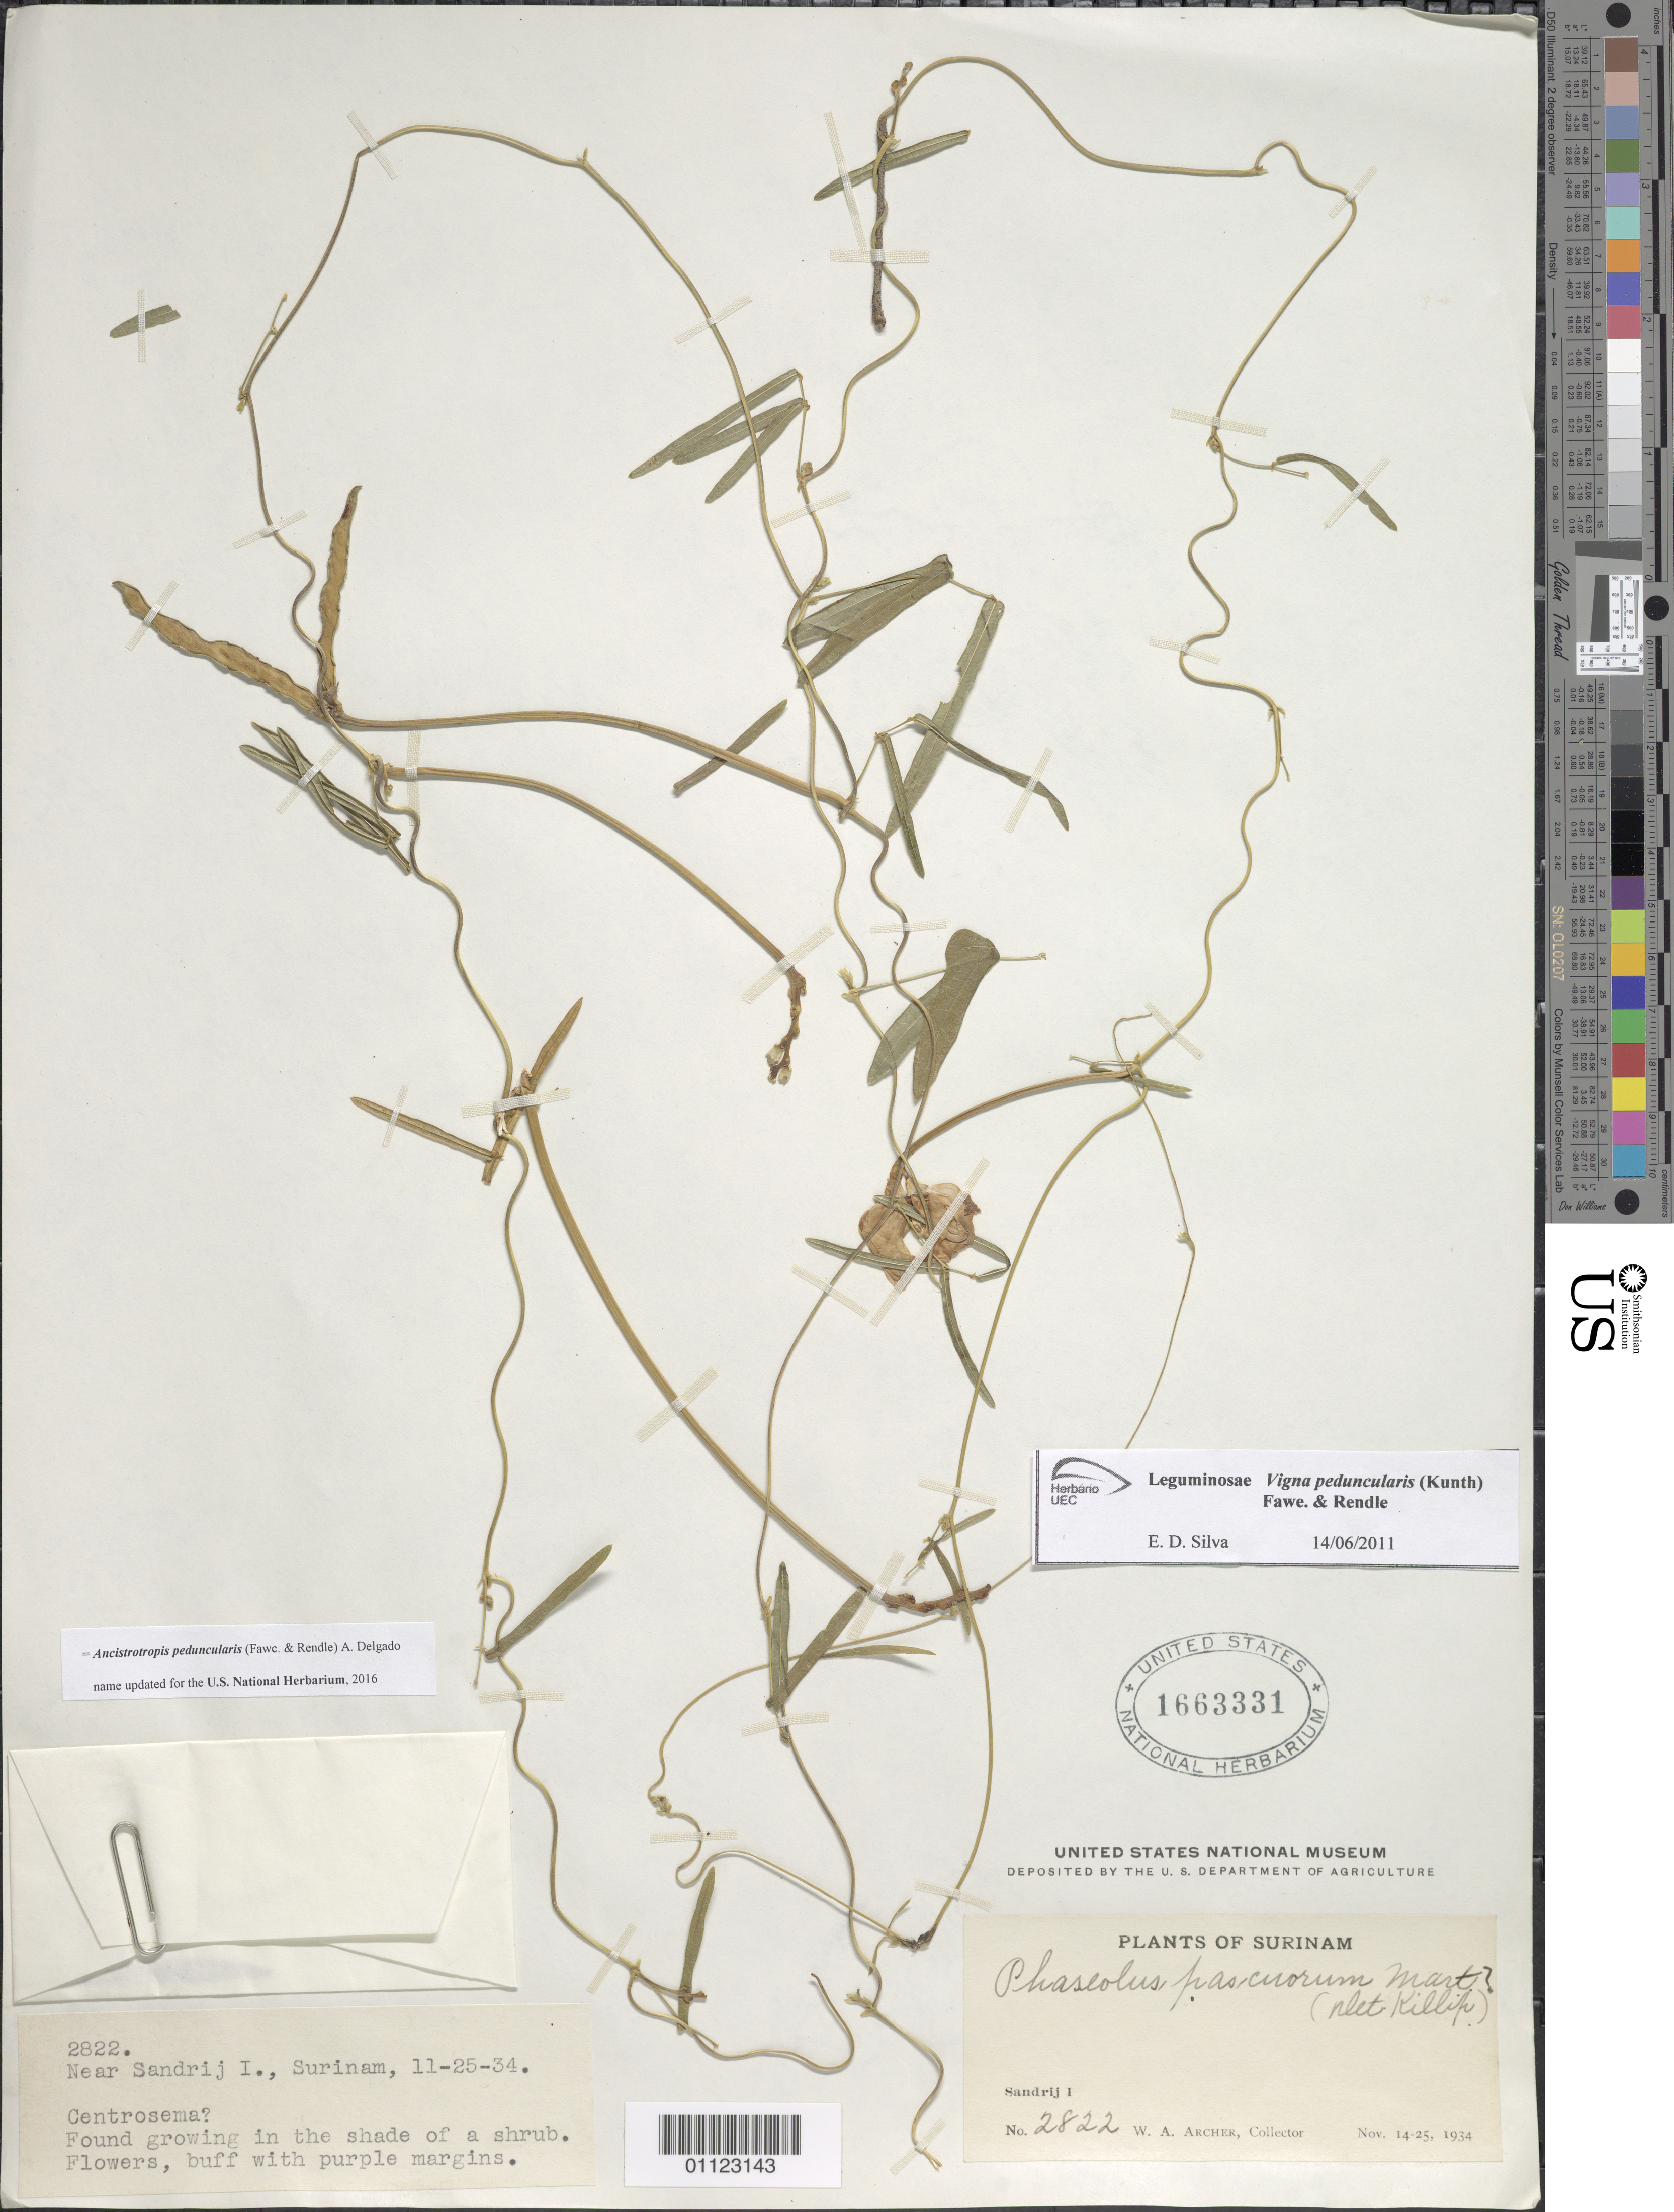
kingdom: Plantae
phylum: Tracheophyta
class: Magnoliopsida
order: Fabales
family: Fabaceae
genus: Ancistrotropis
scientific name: Ancistrotropis peduncularis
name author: (Fawc. & Rendle) A. Delgado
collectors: W. A. Archer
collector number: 2822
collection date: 1934-11-25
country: Suriname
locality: Near Sandrij I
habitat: Found growing in the shade of a shrub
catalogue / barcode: US 1663331